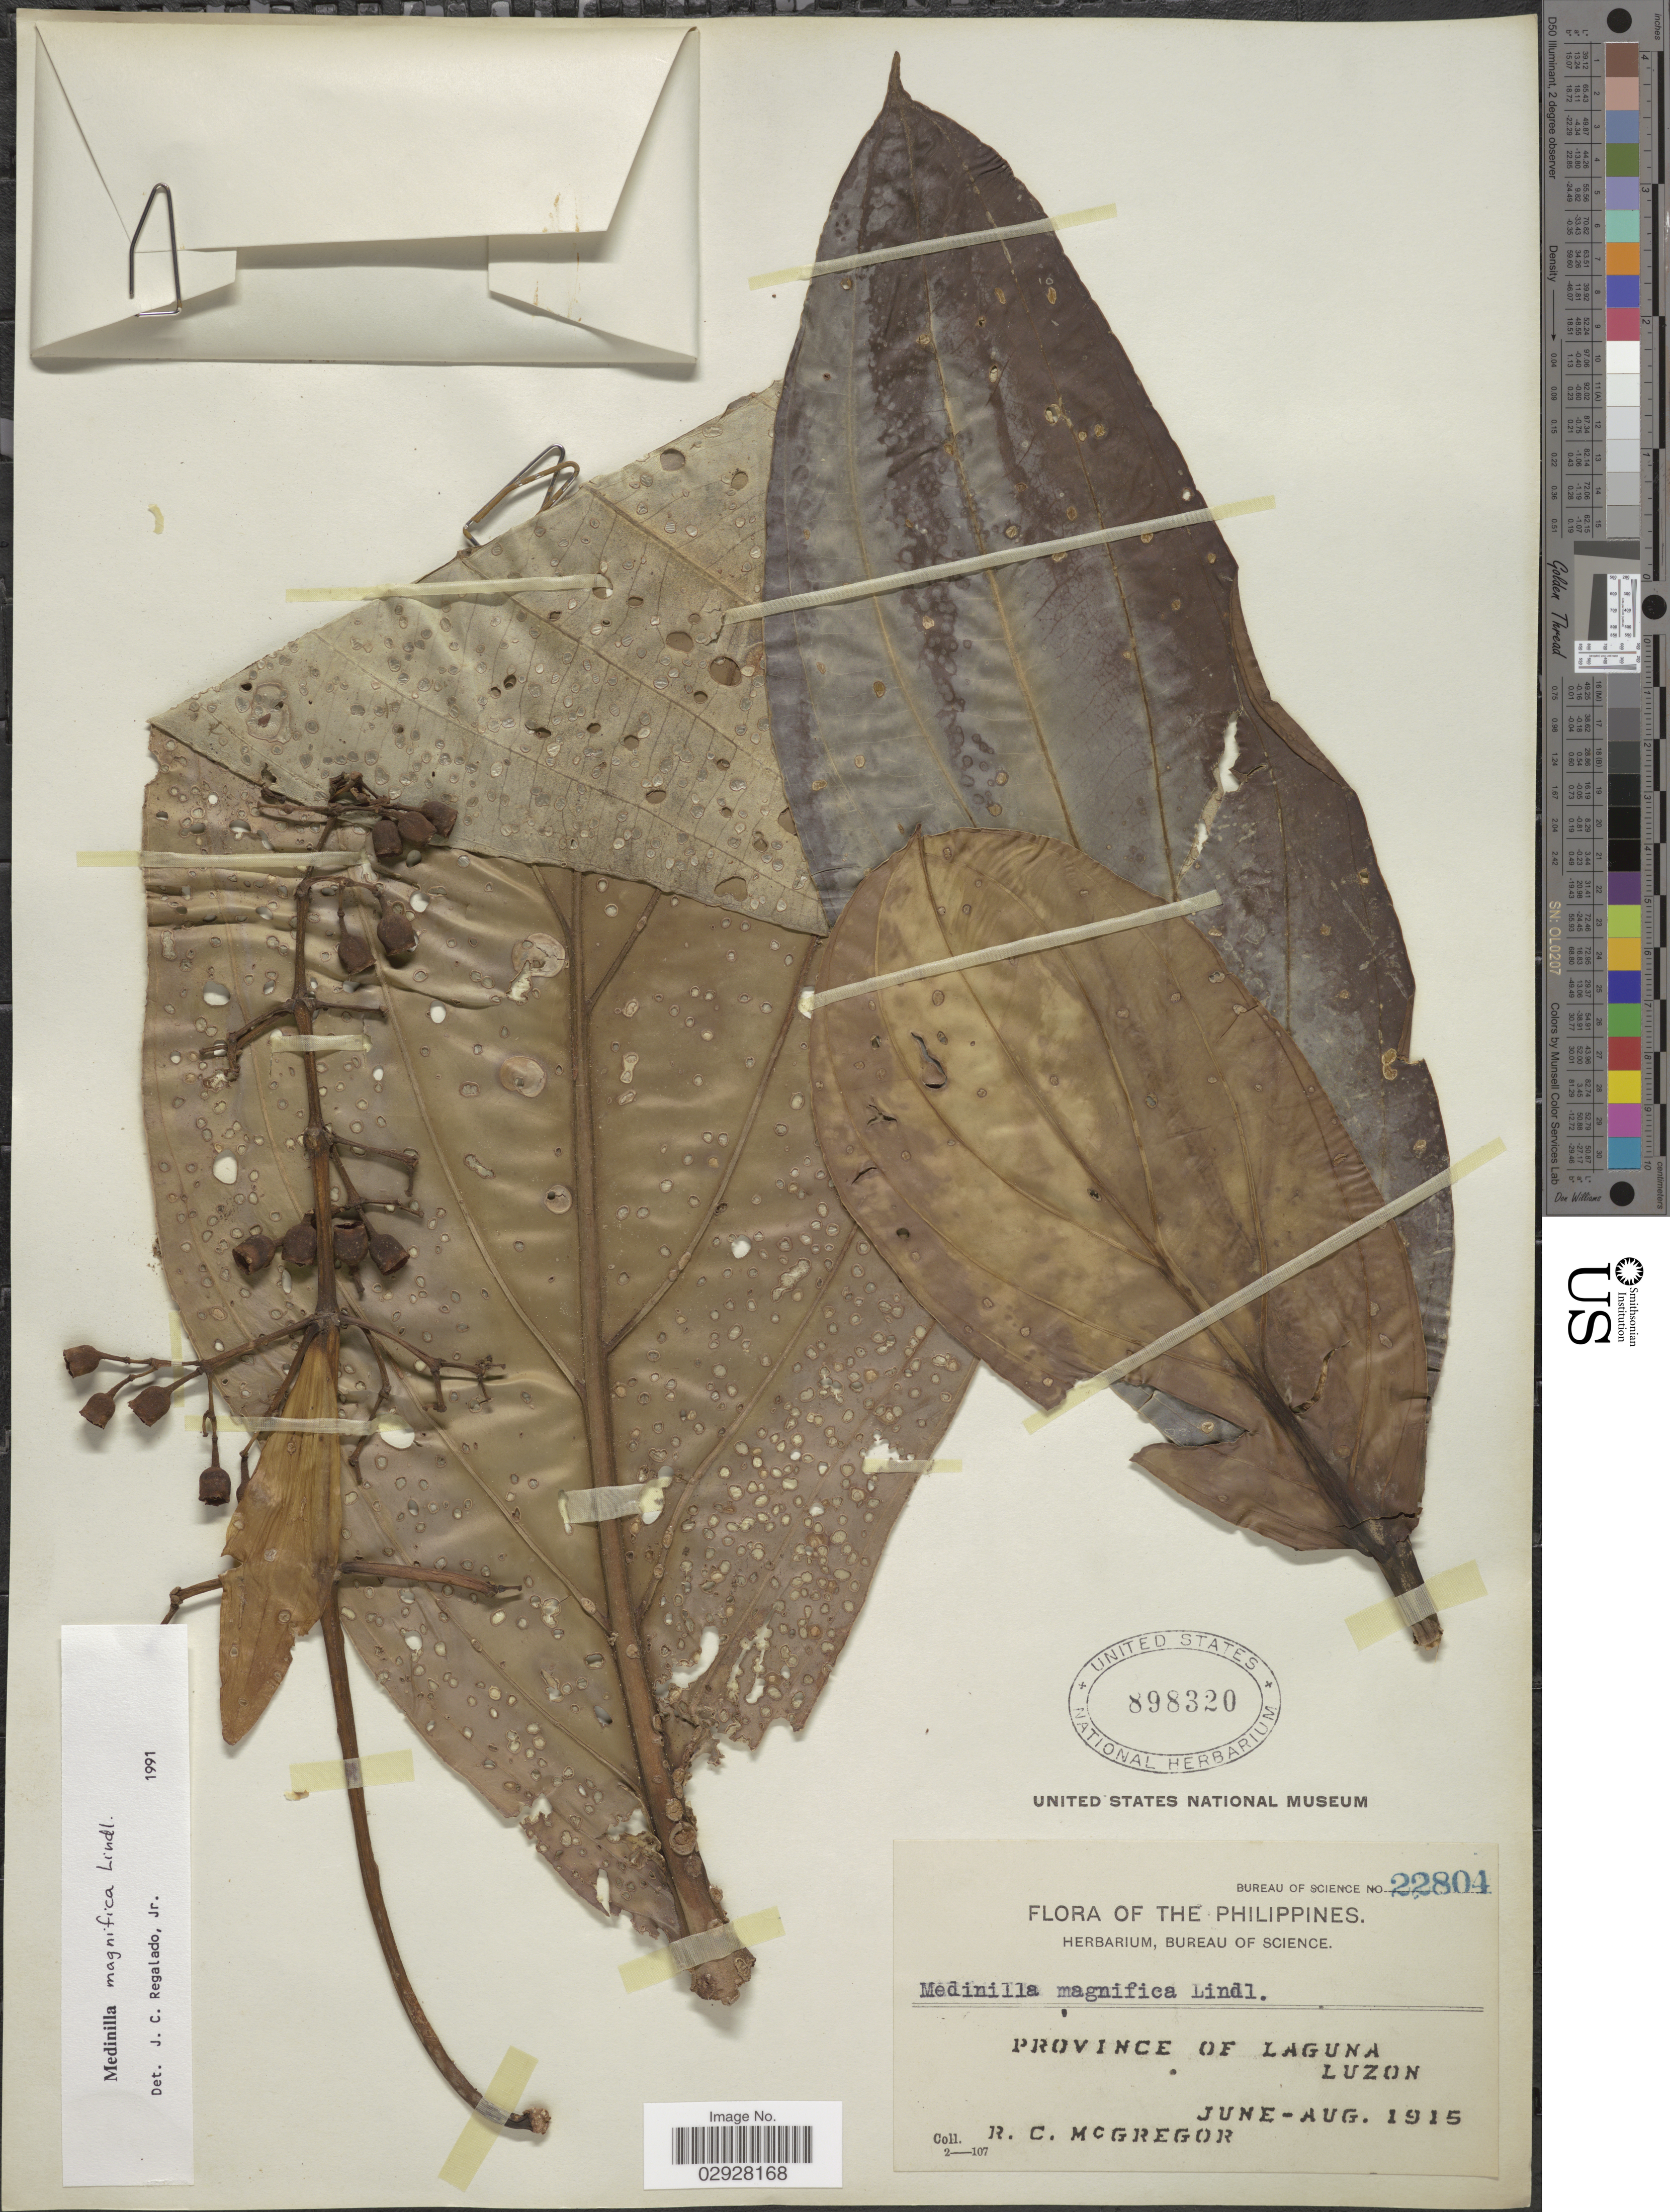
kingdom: Plantae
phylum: Tracheophyta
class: Magnoliopsida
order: Myrtales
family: Melastomataceae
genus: Medinilla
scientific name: Medinilla magnifica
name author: Lindl.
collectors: R. C. McGregor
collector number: Bureau of Science 22804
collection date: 1915-06/1915-08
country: Philippines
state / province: Calabarzon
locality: Province of Laguna, Luzon.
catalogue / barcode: US 898320